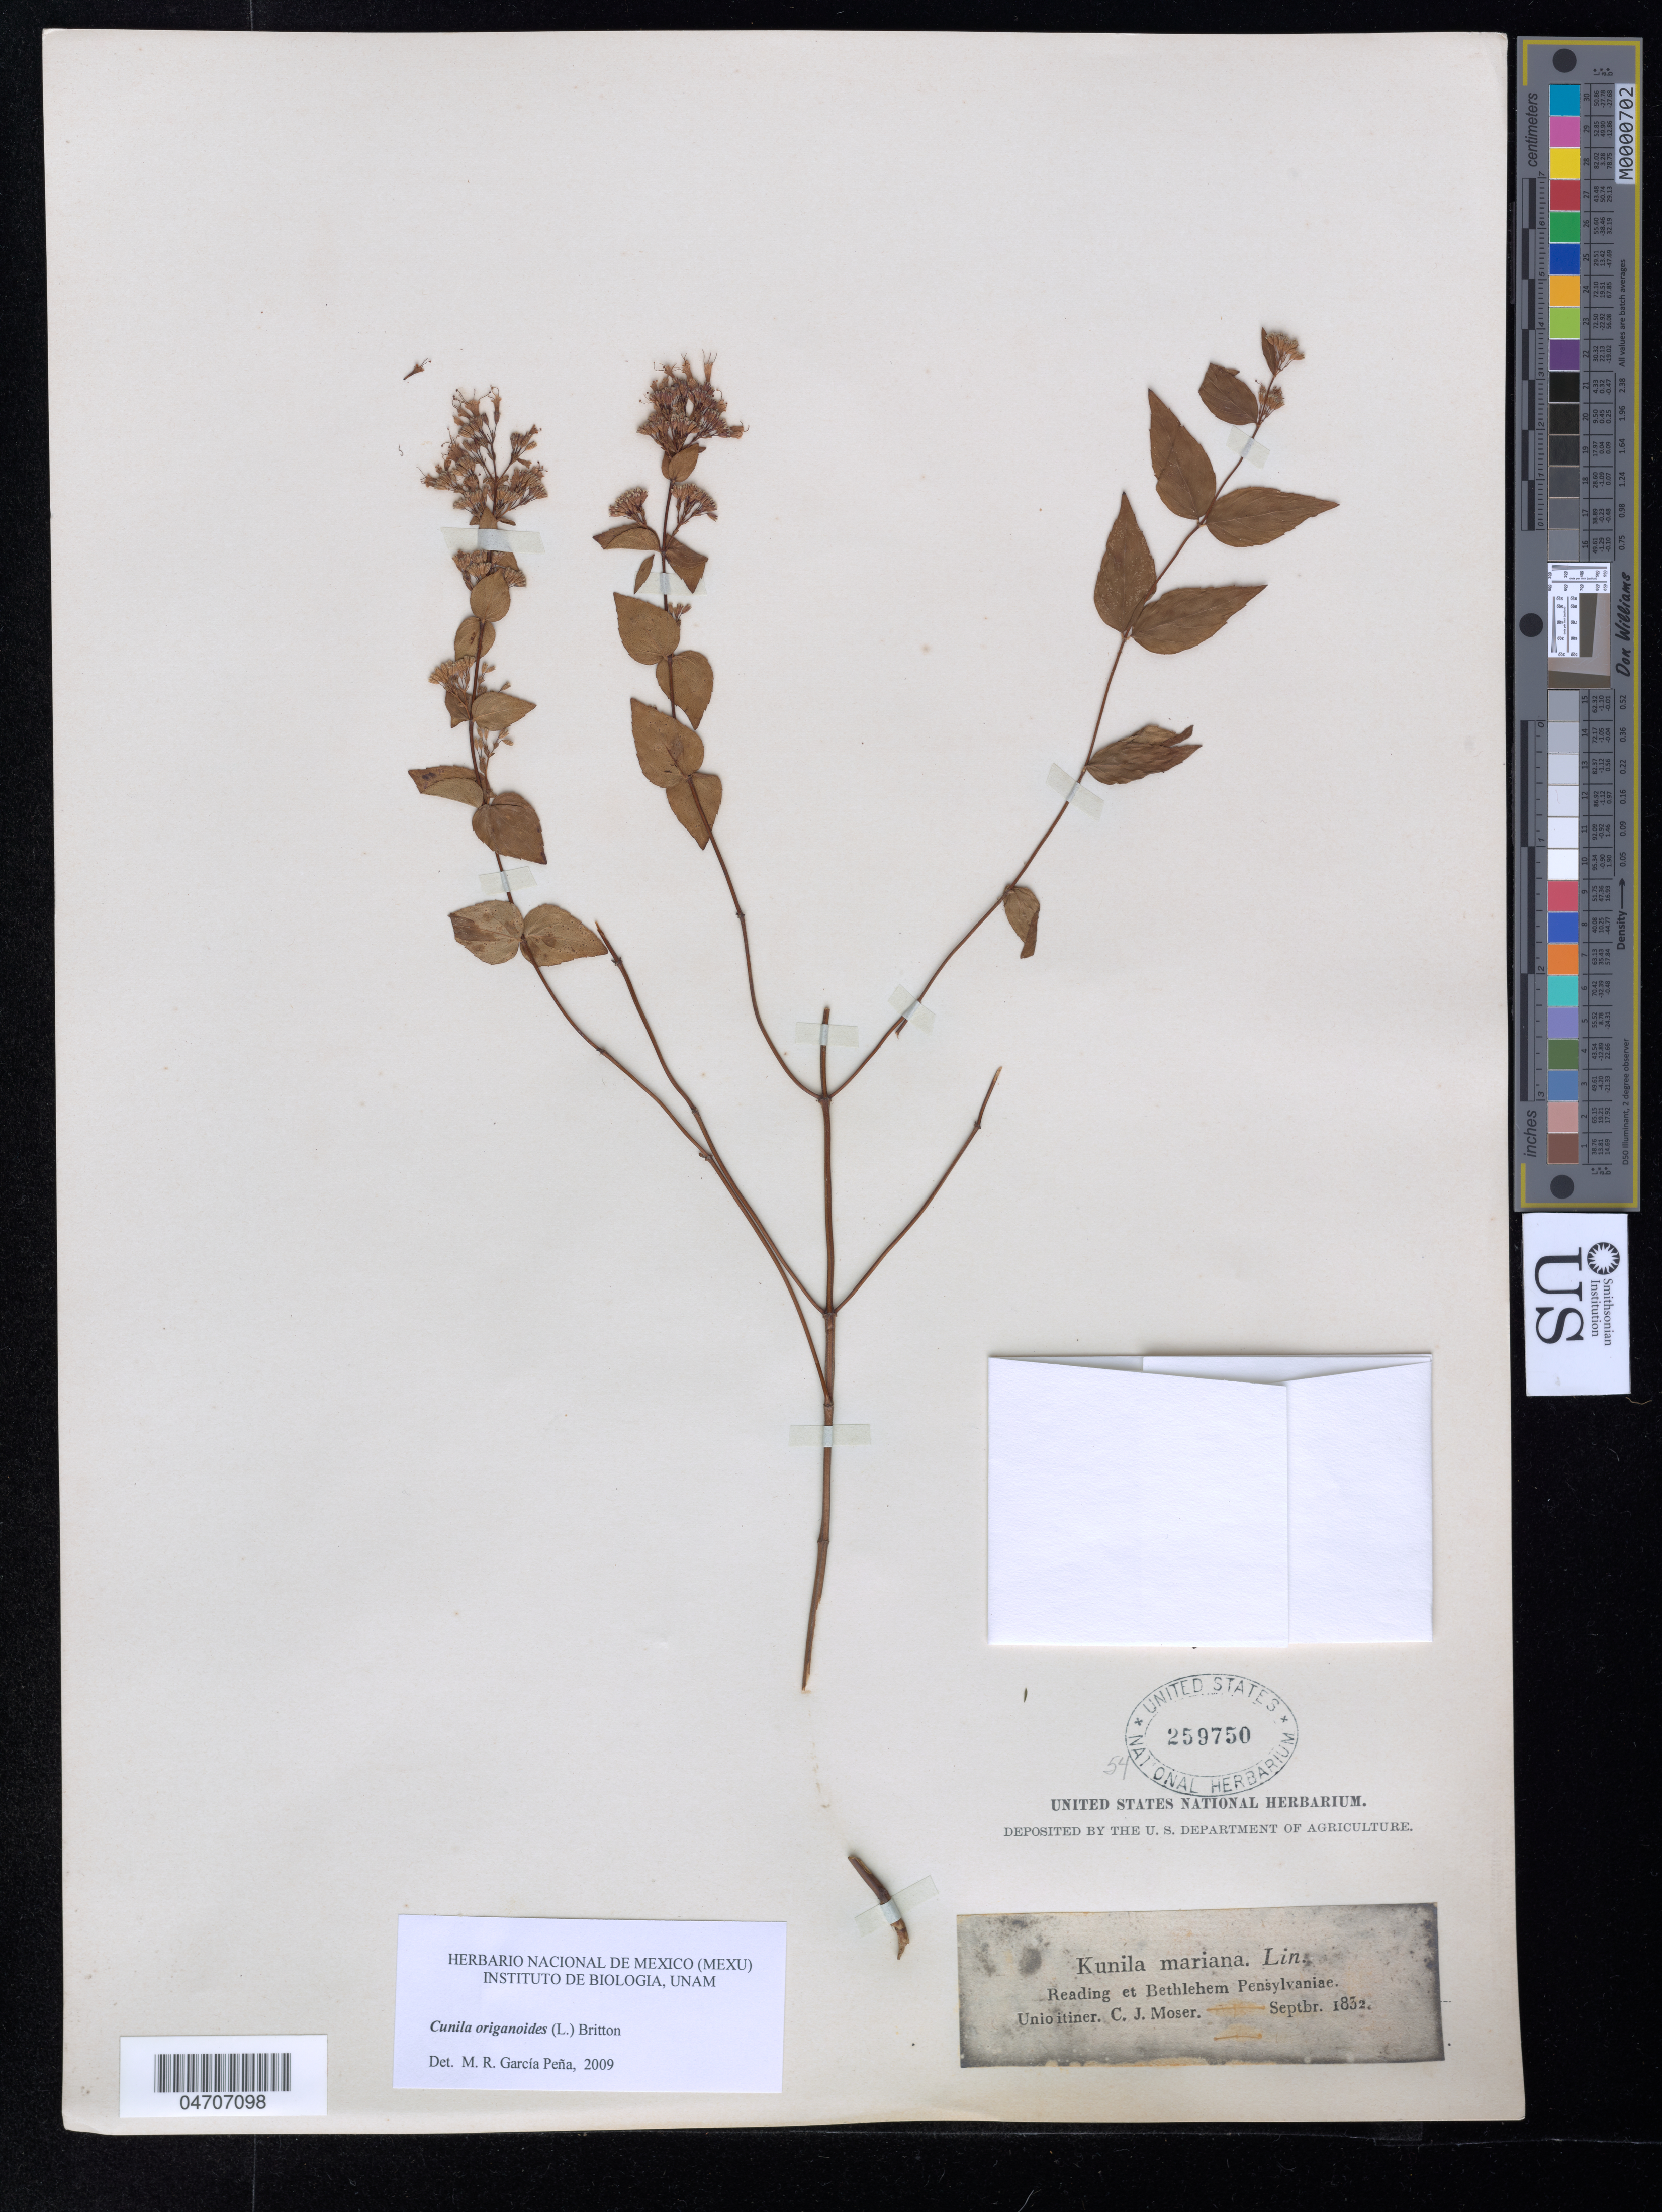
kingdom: Plantae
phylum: Tracheophyta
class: Magnoliopsida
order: Lamiales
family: Lamiaceae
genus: Cunila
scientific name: Cunila origanoides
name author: (L.) Britton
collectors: C. Moser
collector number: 54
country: United States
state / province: Pennsylvania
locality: Reading et Bethlehem Pensylvaniae.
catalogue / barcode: US 259750